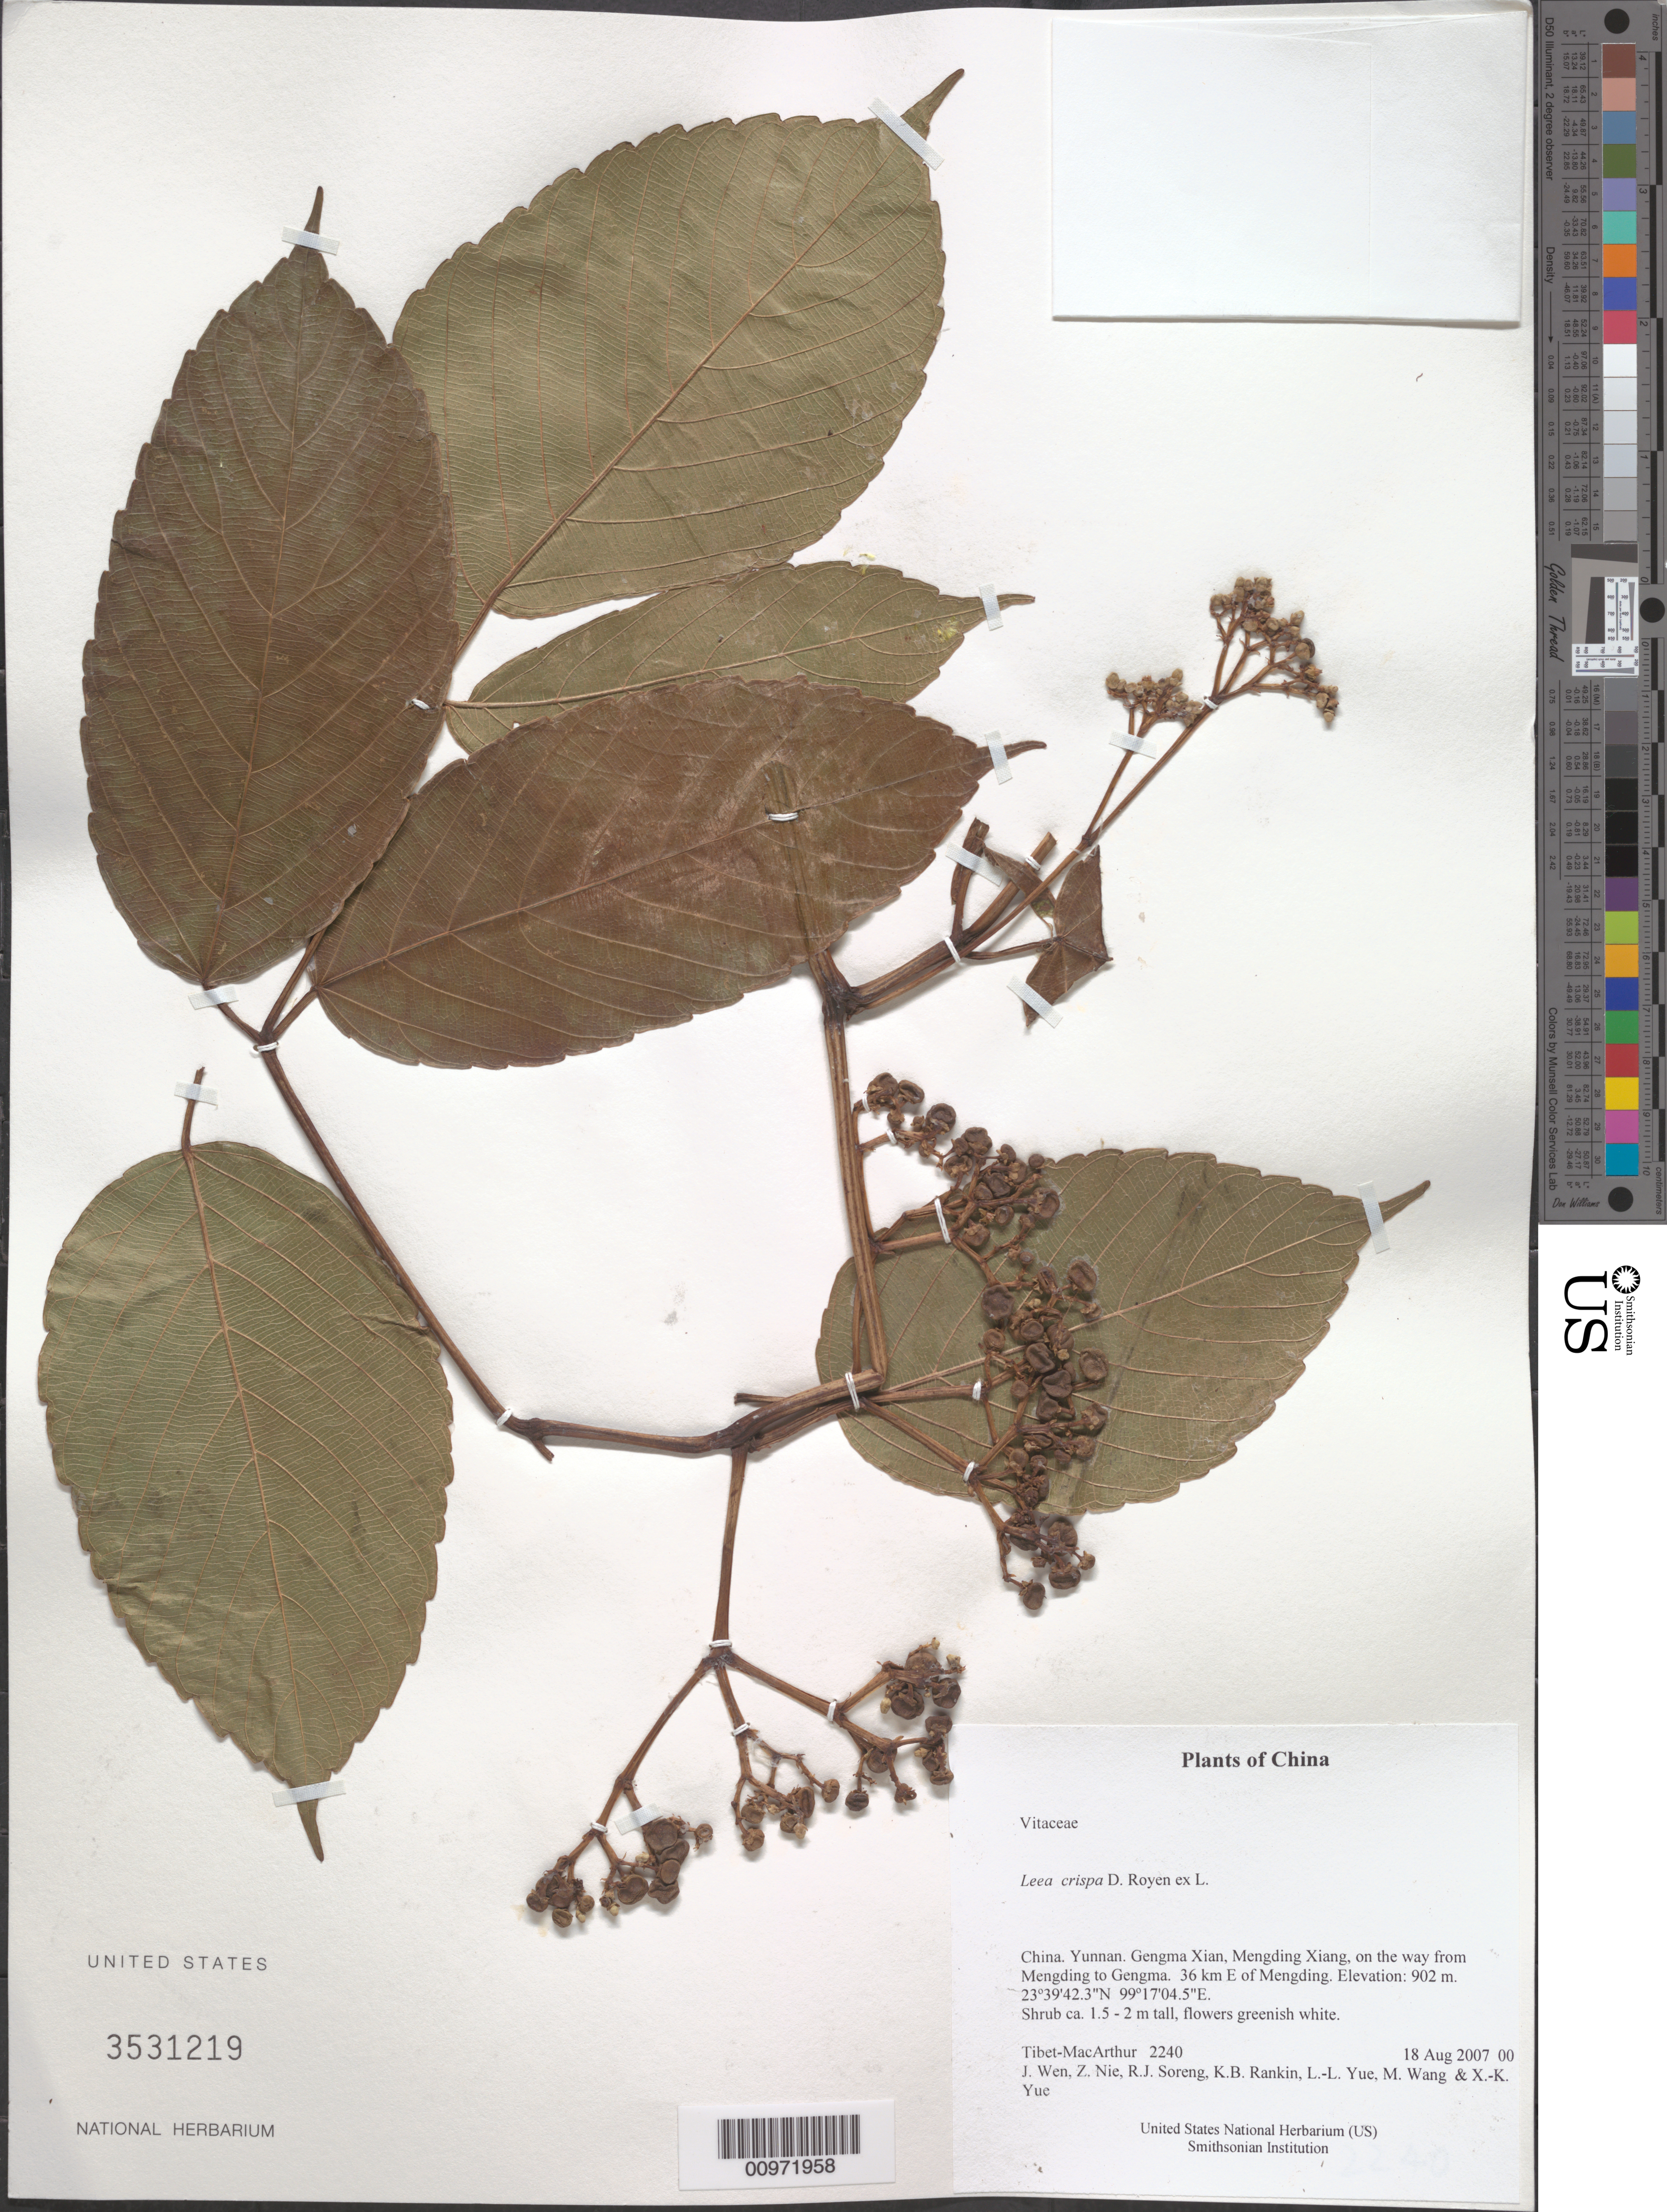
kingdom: Plantae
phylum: Tracheophyta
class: Magnoliopsida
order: Vitales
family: Vitaceae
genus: Leea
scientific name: Leea crispa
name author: L.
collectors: Tibet-MacArthur, J. Wen, Z. Nie, R. J. Soreng, K. Rankin, L. Yue, M. Wang & X. Yue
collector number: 2240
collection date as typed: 18 Aug 2007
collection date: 2007-08-18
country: China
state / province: Yunnan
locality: Gengma Xian, Mengding Xiang, on the way from Mengding to Gengma. 36 km E of Mengding.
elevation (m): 902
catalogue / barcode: US 3531219